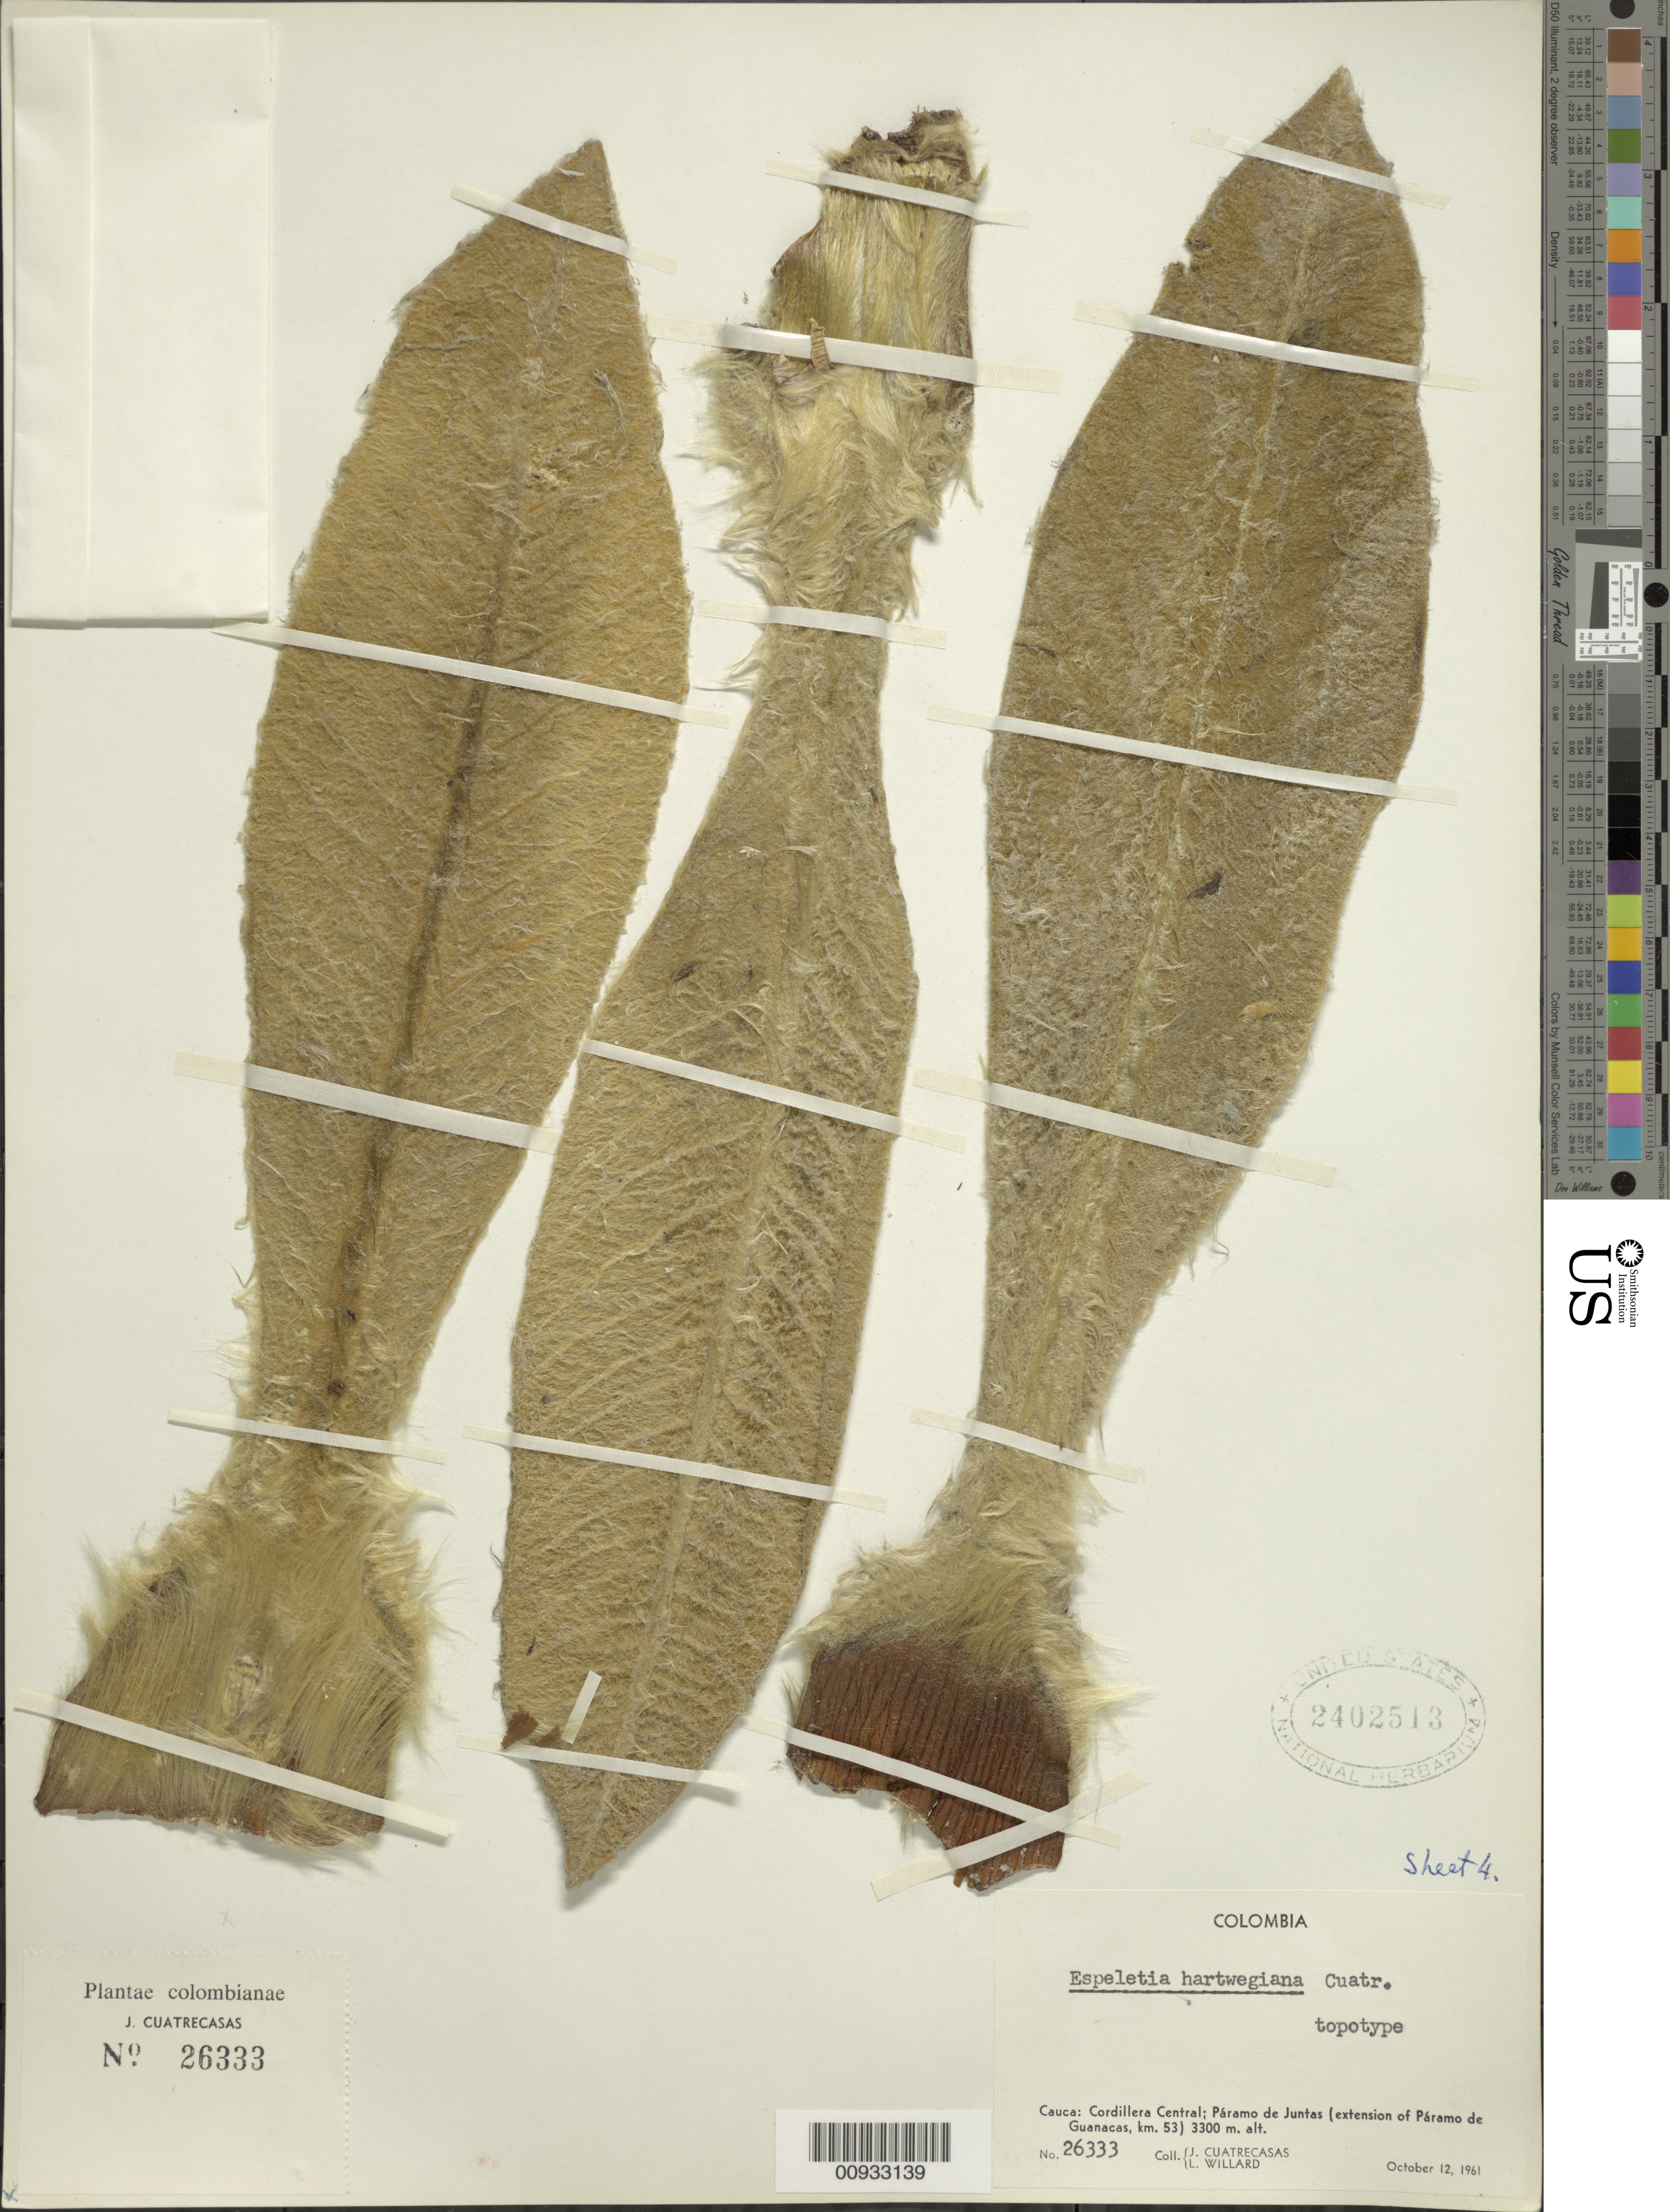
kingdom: Plantae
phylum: Tracheophyta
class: Magnoliopsida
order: Asterales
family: Asteraceae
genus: Espeletia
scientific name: Espeletia hartwegiana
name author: Sch. Bip. ex Cuatrec.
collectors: J. Cuatrecasas & L. Willard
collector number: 26333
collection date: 1961-10-12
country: Colombia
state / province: Cauca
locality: Cordillera Central; Paramo de Juntas (extension of Paramo de Guanacas, km. 53).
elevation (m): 3300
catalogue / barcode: US 2402513